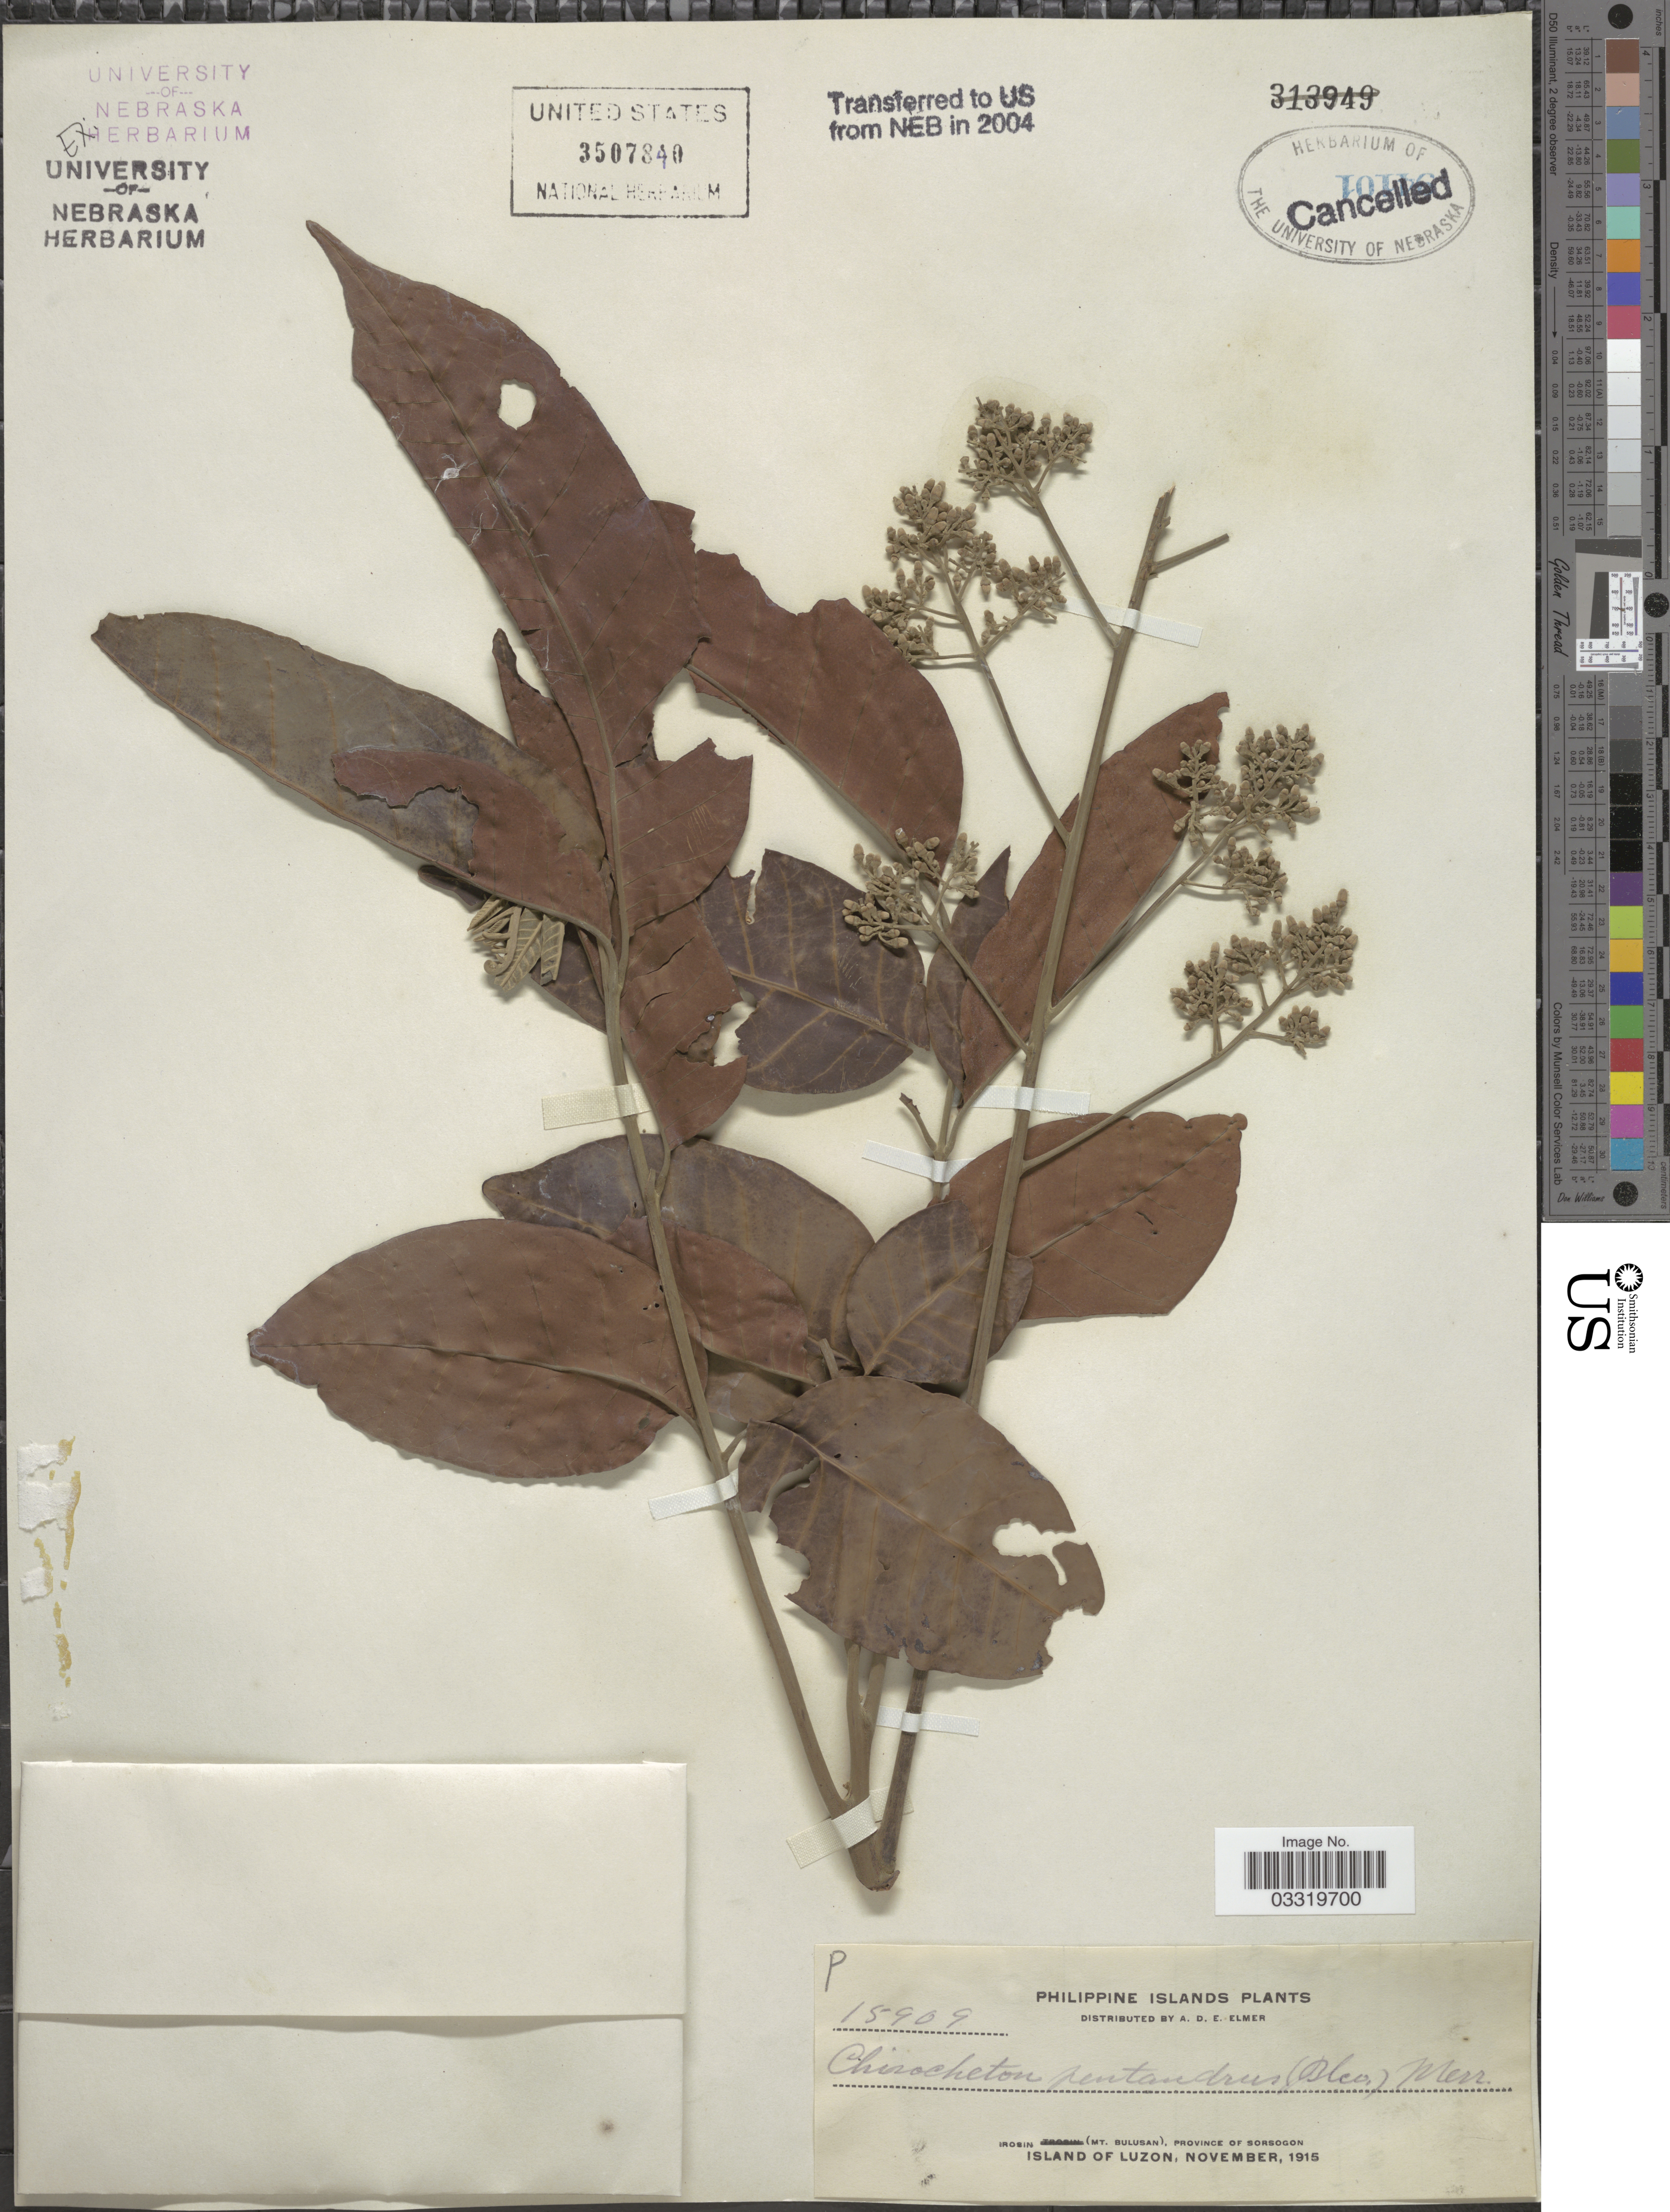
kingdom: Plantae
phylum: Tracheophyta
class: Magnoliopsida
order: Sapindales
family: Meliaceae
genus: Chisocheton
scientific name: Chisocheton pentandrus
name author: (Blanco) Merr.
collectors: A. D. E. Elmer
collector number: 15909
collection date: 1915-11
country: Philippines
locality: Philippine Islands. Irosin (Mt Bulusan), Province of Sorsogon. Island of Luzon.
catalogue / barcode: US 3507840